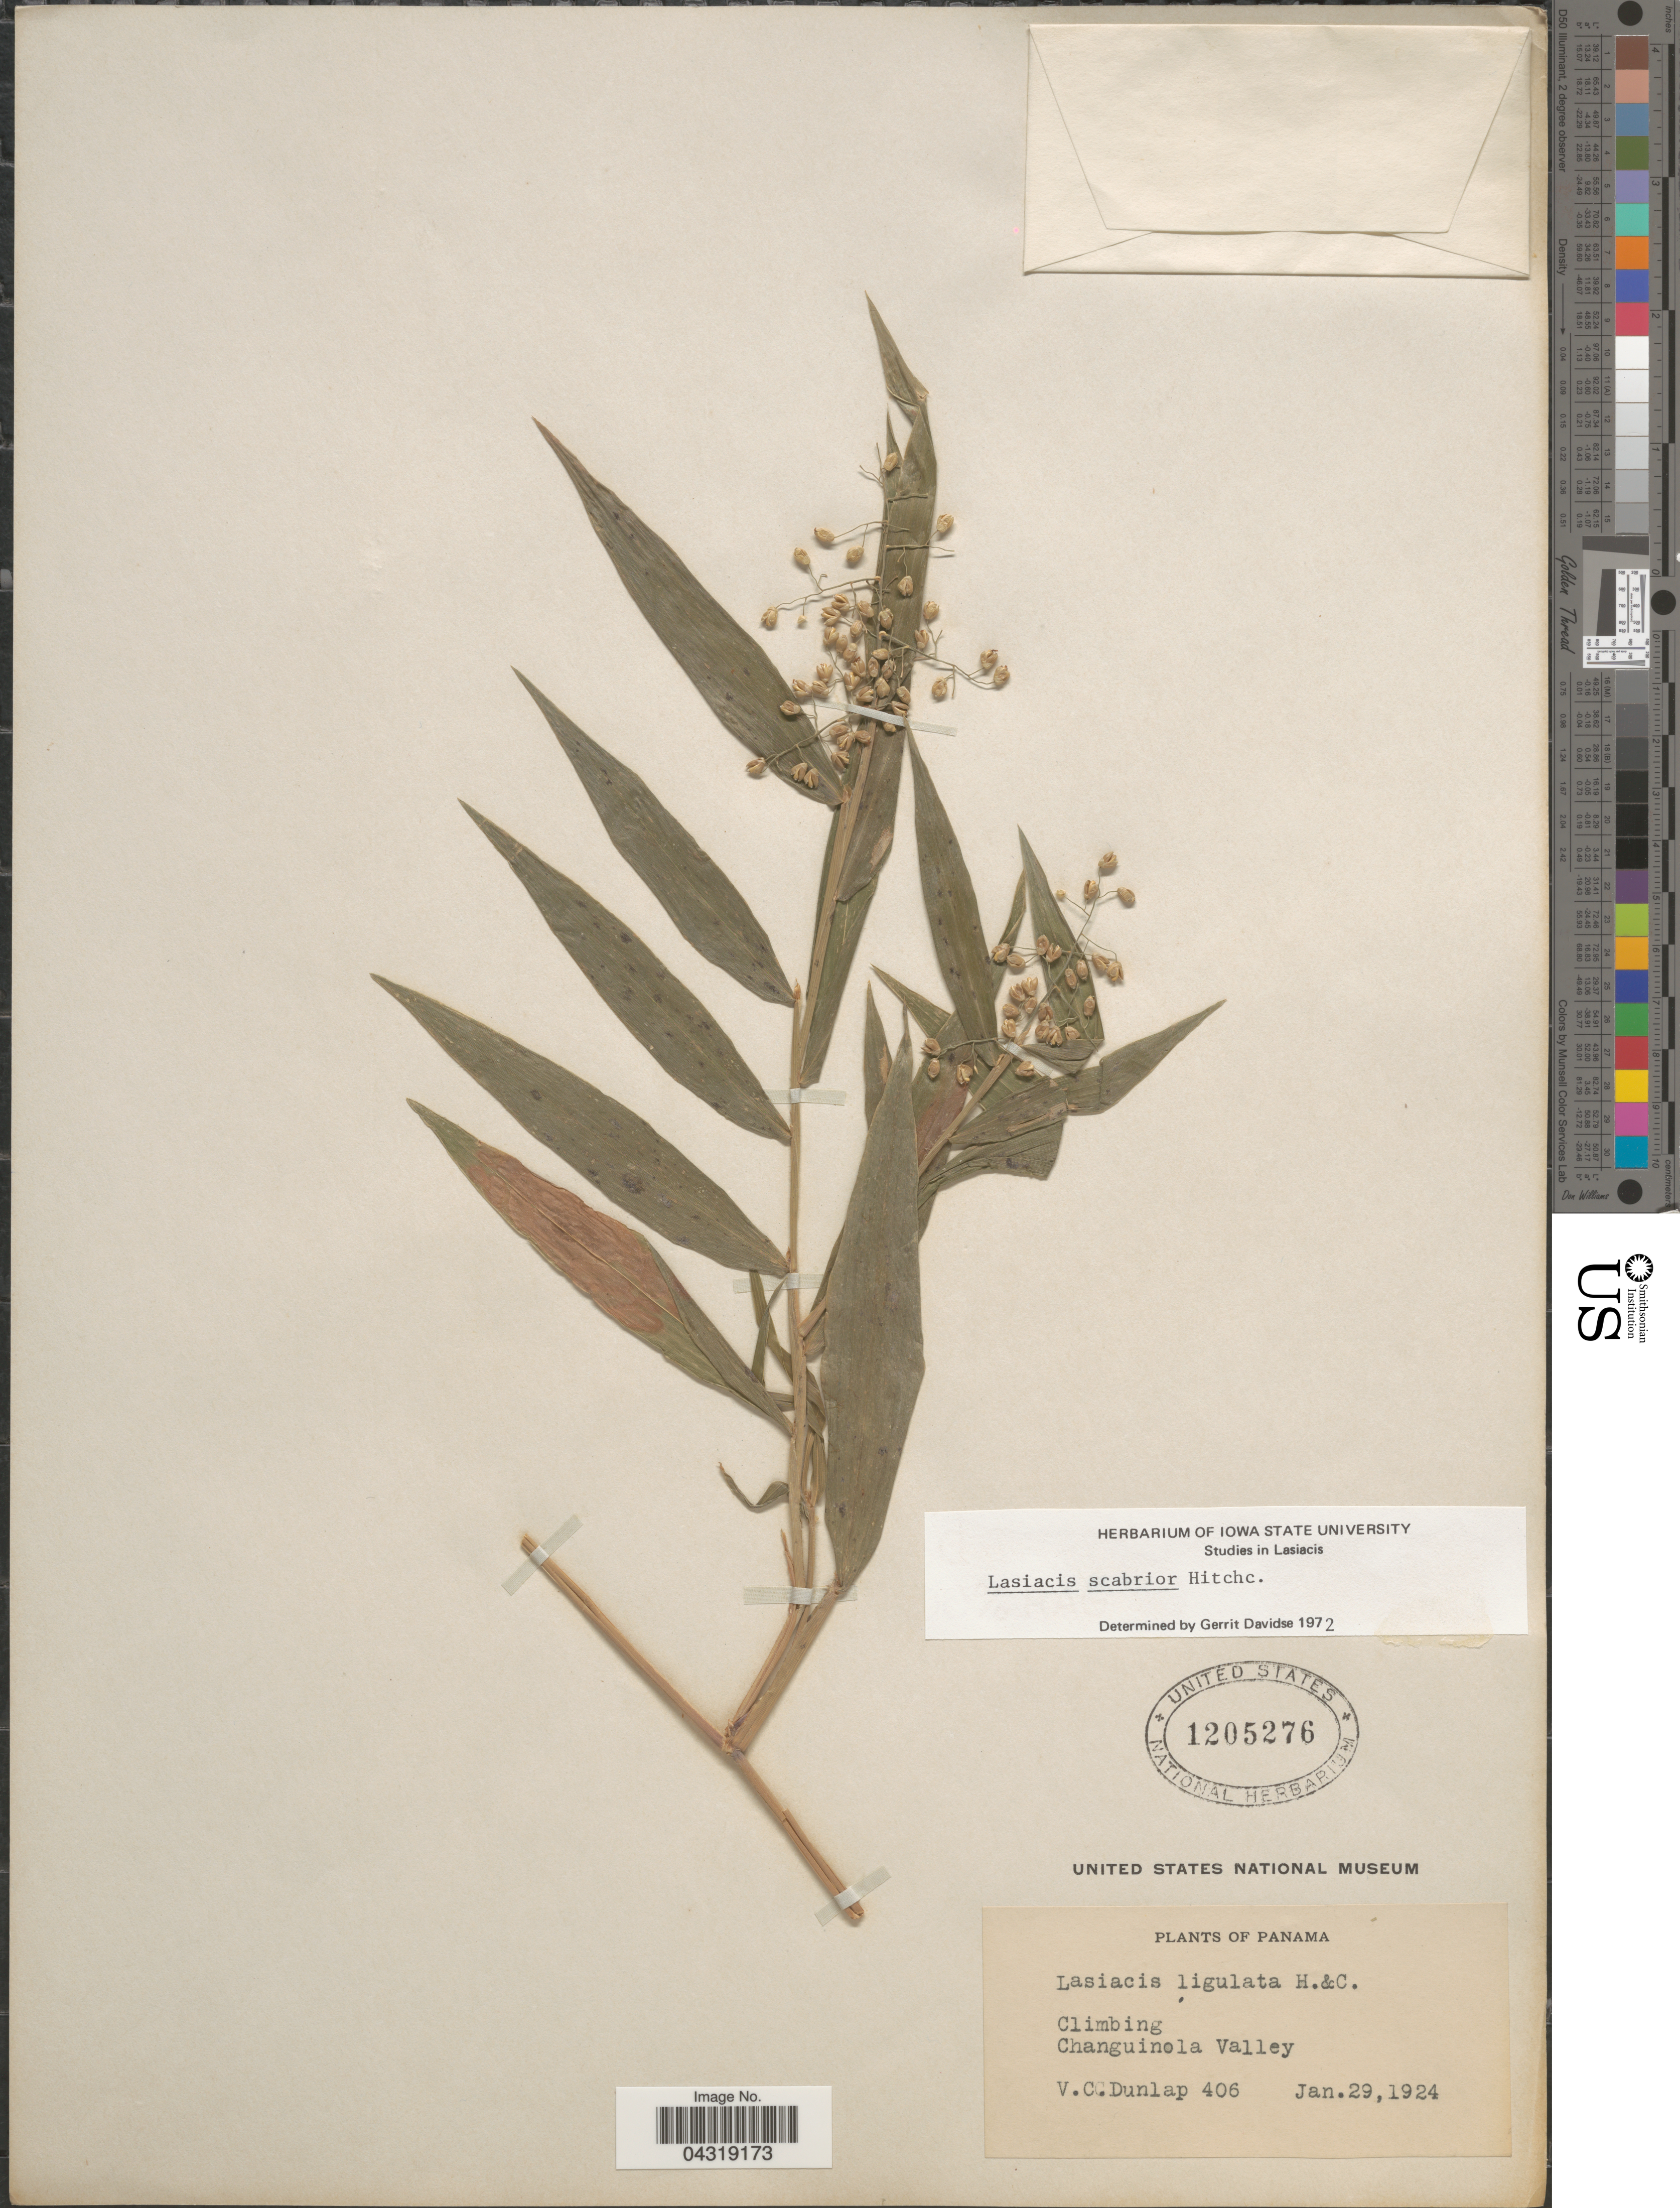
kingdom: Plantae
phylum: Tracheophyta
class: Liliopsida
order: Poales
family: Poaceae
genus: Lasiacis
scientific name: Lasiacis scabrior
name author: Hitchc.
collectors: V. C. Dunlap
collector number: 406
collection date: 1924-01-29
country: Panama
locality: Changuinola Valley.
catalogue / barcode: US 1205276